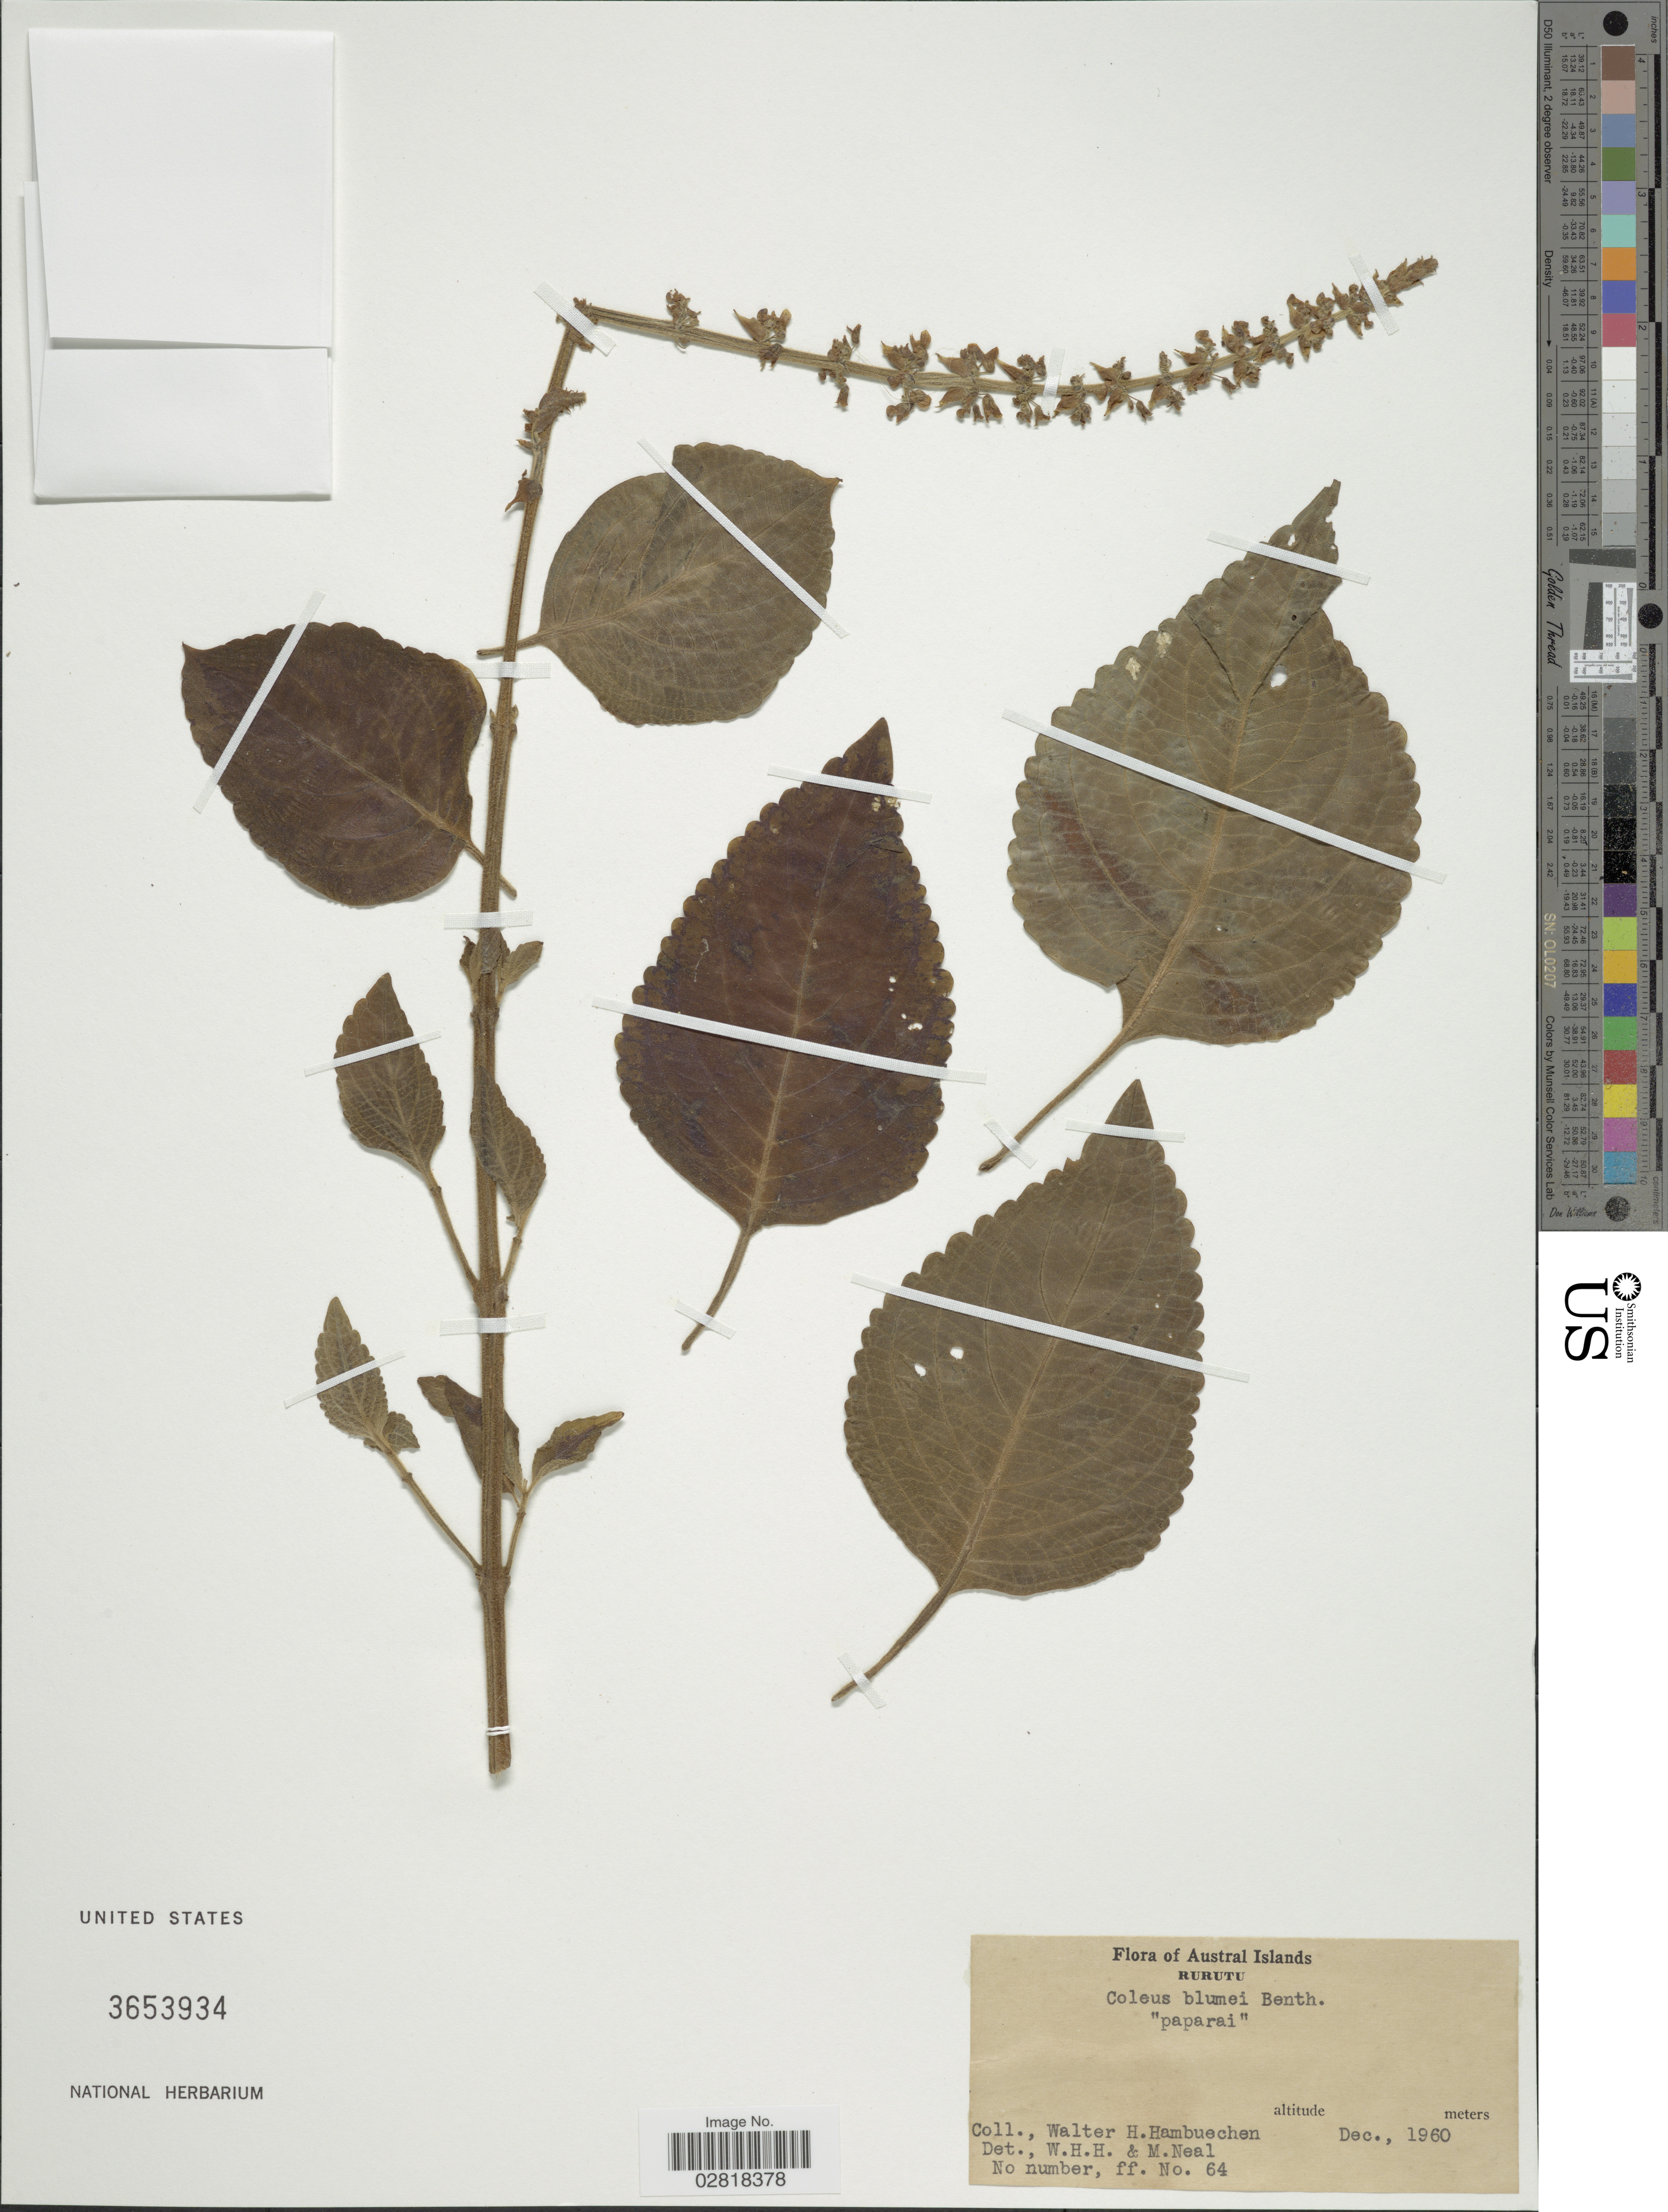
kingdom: Plantae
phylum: Tracheophyta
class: Magnoliopsida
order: Lamiales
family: Lamiaceae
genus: Plectranthus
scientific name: Plectranthus blumei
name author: (Benth.) Launert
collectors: W. H. Hambuechen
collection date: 1960-12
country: French Polynesia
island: Rurutu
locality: Austral Islands, Rurutu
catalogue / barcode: US 3653934